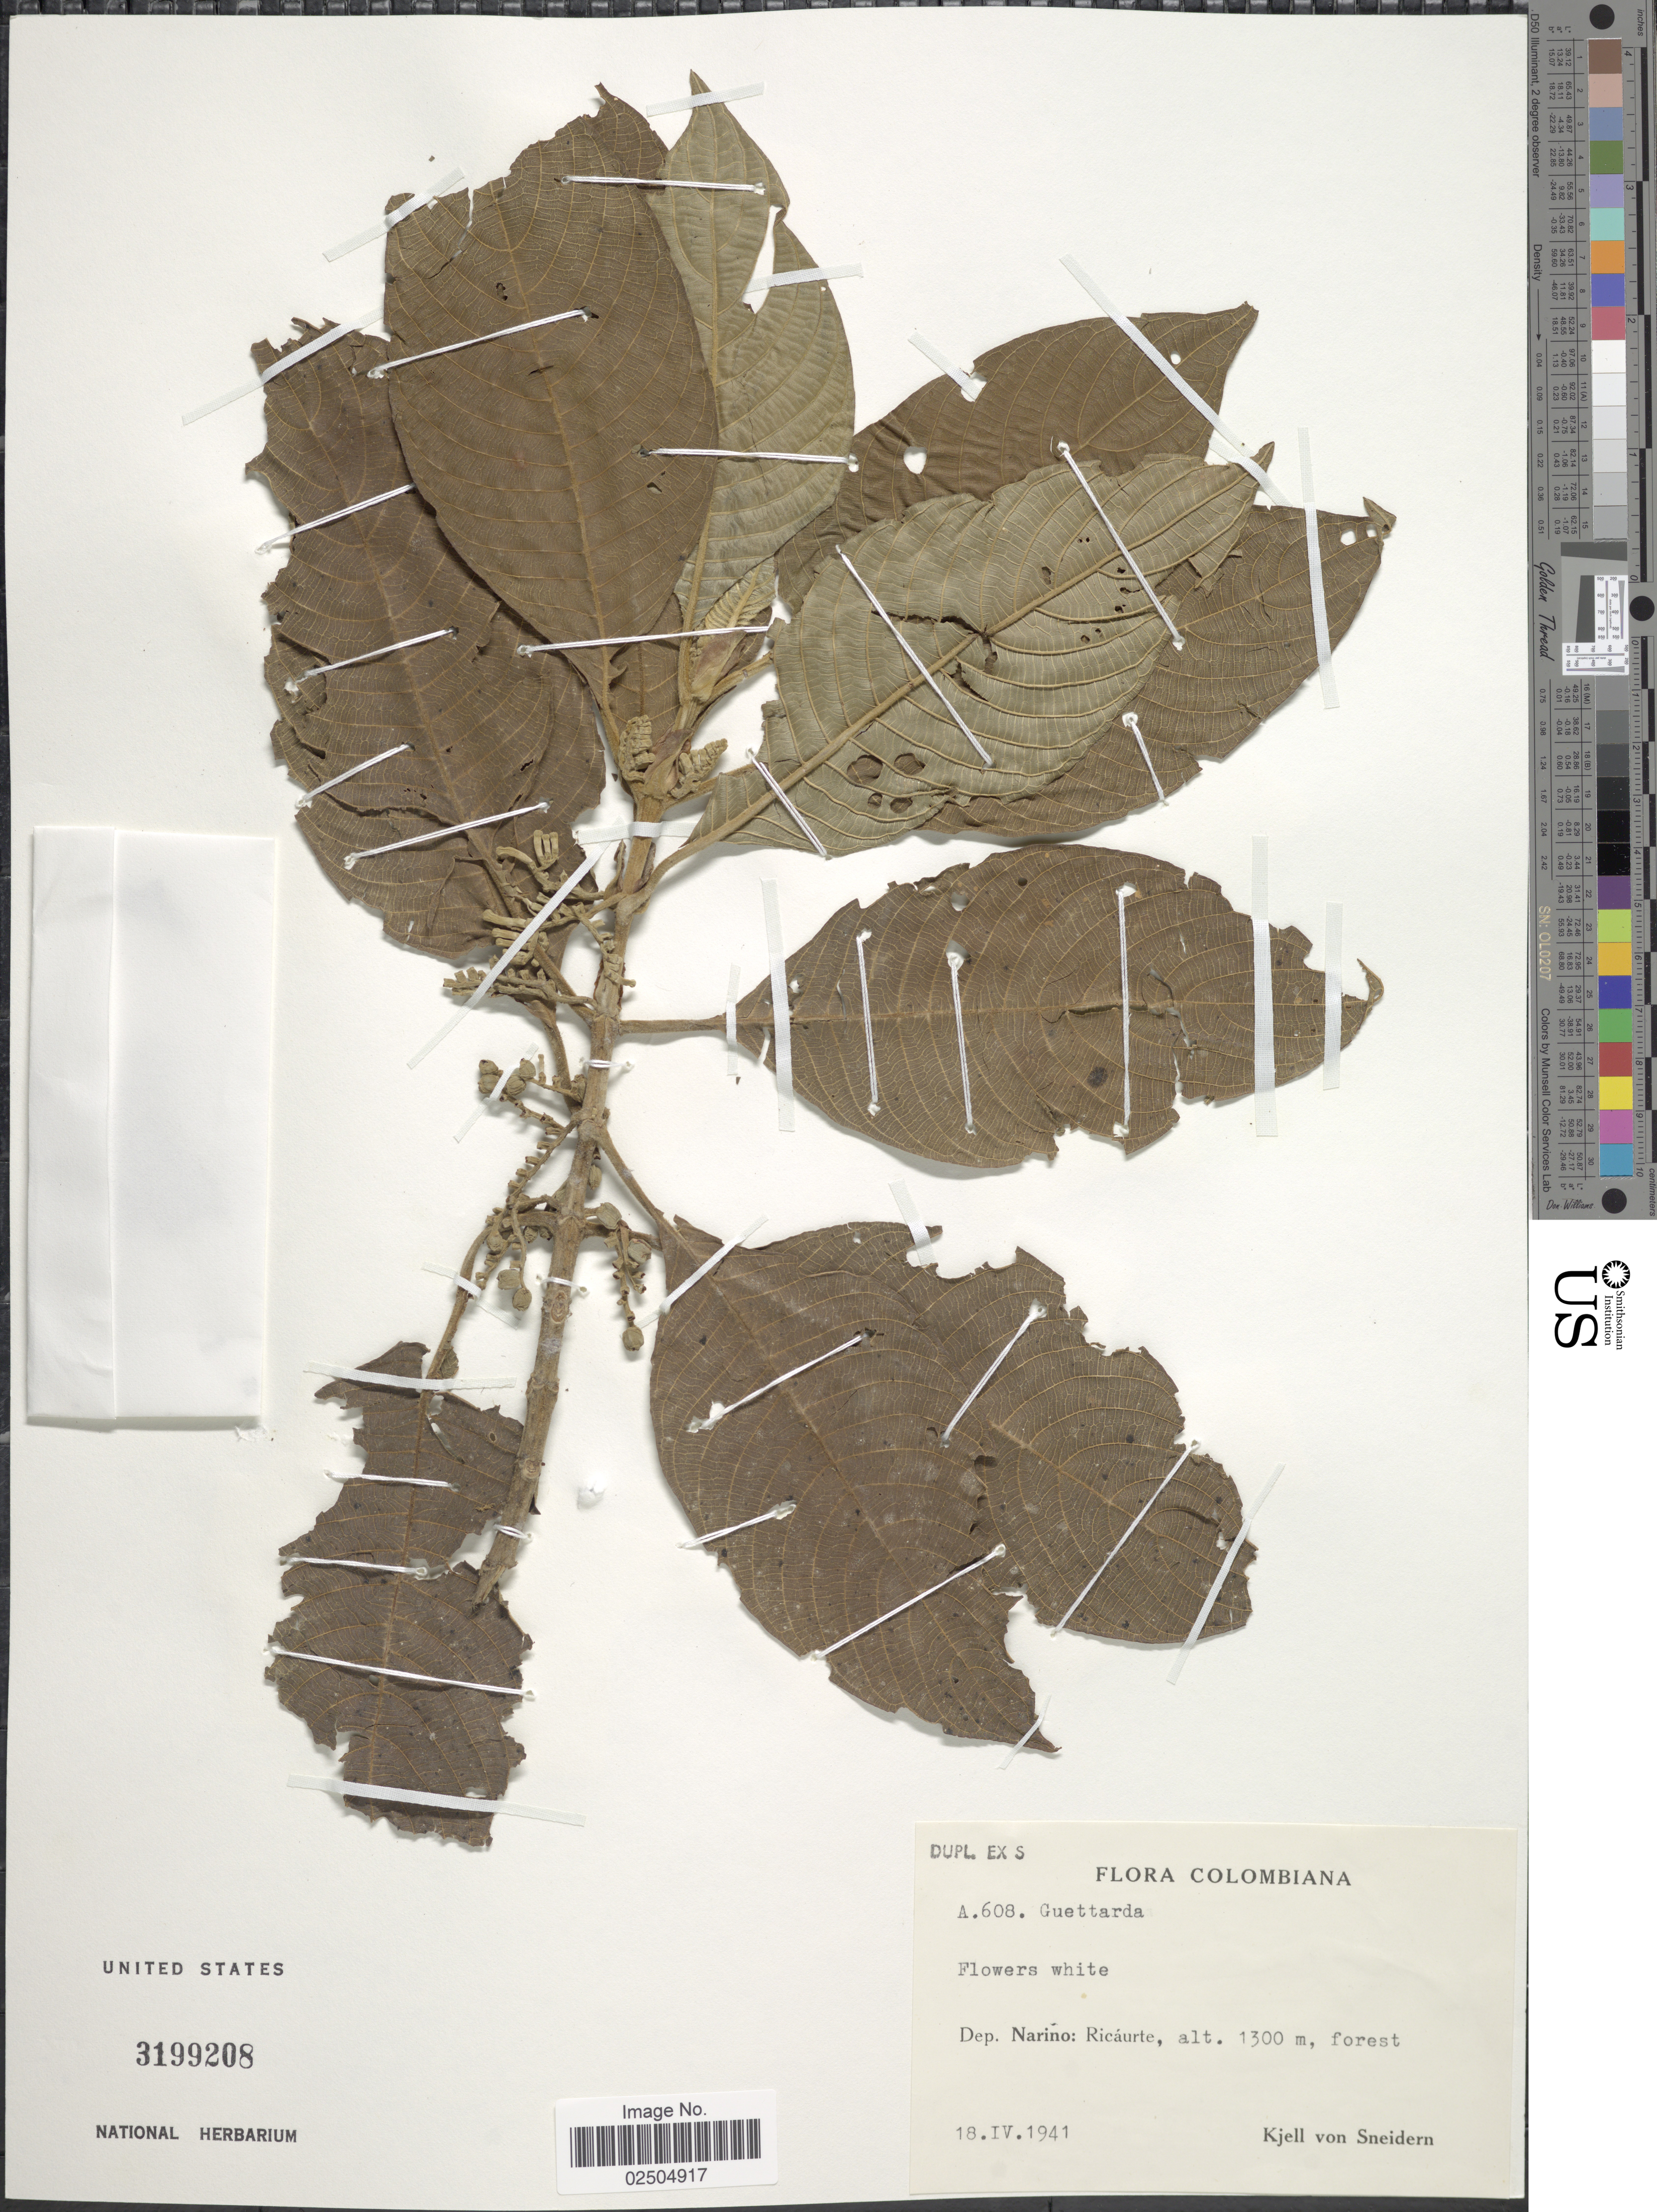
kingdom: Plantae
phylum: Tracheophyta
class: Magnoliopsida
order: Gentianales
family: Rubiaceae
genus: Guettarda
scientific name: Guettarda sp.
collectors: K. von Sneidern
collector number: A.608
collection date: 1941-04-18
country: Colombia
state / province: Nariño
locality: Dep. Narino: Ricaurte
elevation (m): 1300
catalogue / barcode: US 3199208